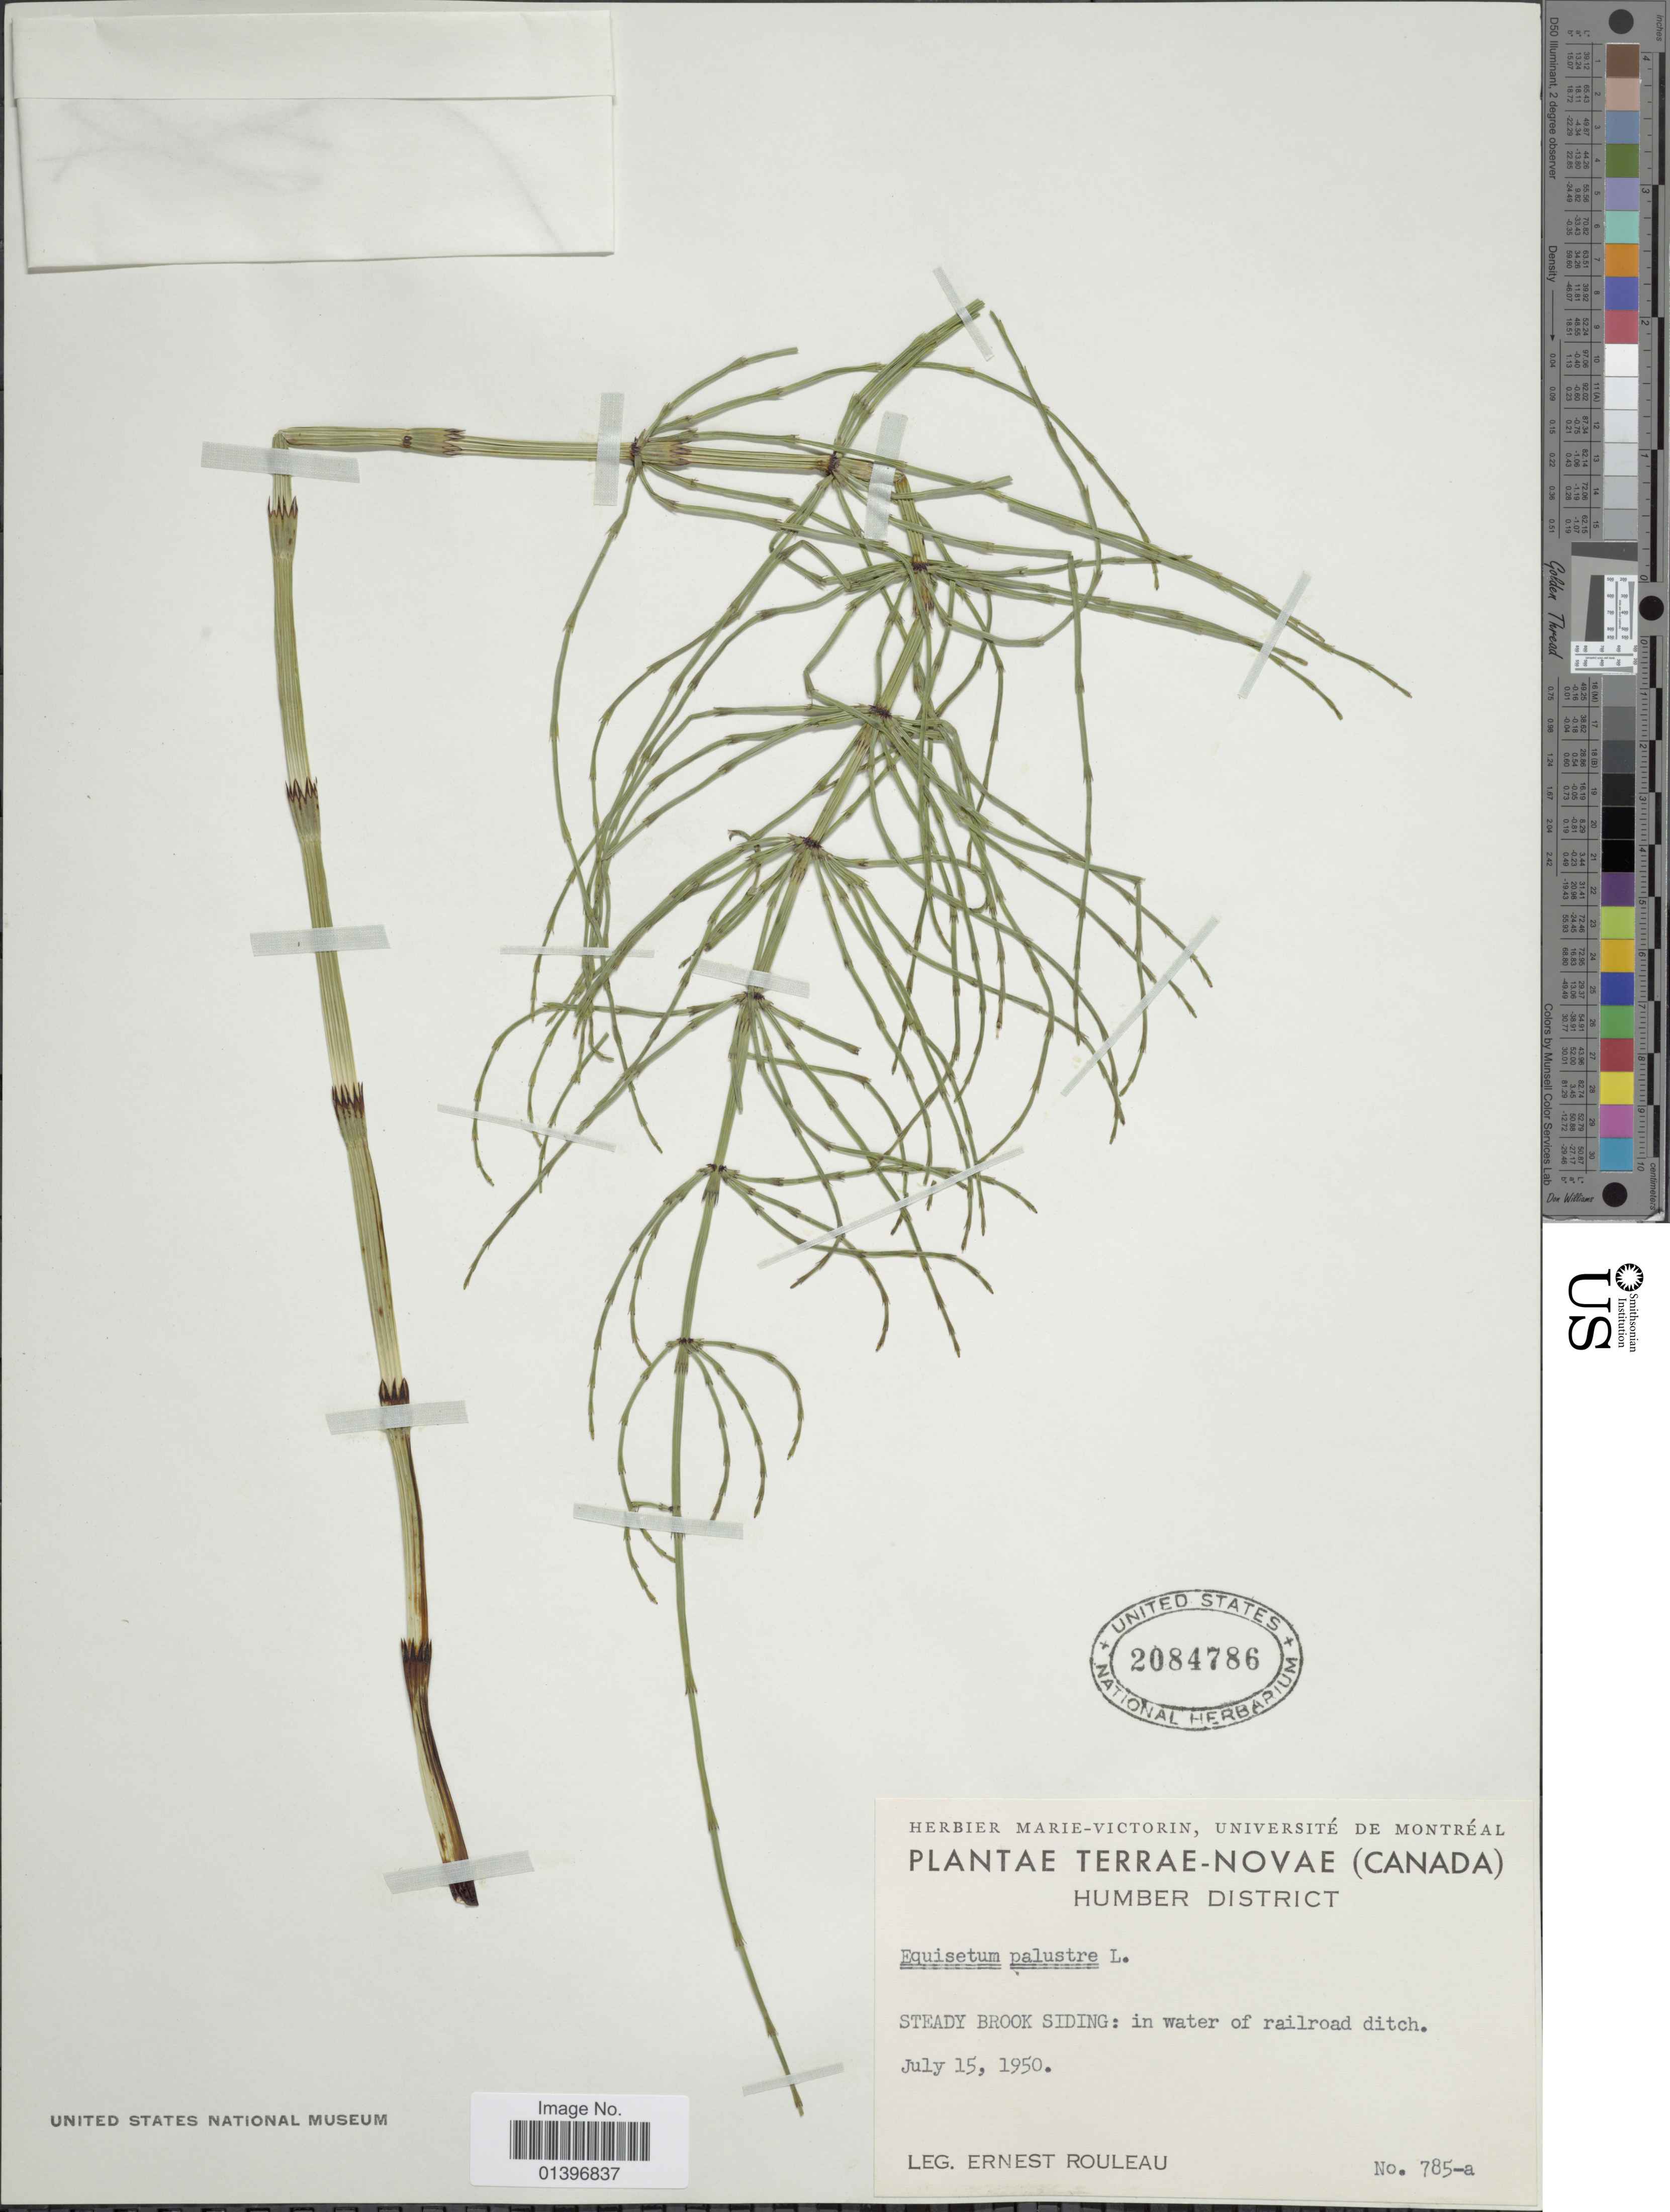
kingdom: Plantae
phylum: Tracheophyta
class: Polypodiopsida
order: Equisetales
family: Equisetaceae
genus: Equisetum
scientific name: Equisetum palustre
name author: L.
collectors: J. Rouleau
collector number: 785-a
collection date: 1950-07-15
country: Canada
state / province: Quebec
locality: Plantae Terrae-Novae. Humber District. Steady Brook Siding: in water of railroad ditch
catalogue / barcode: US 2084786